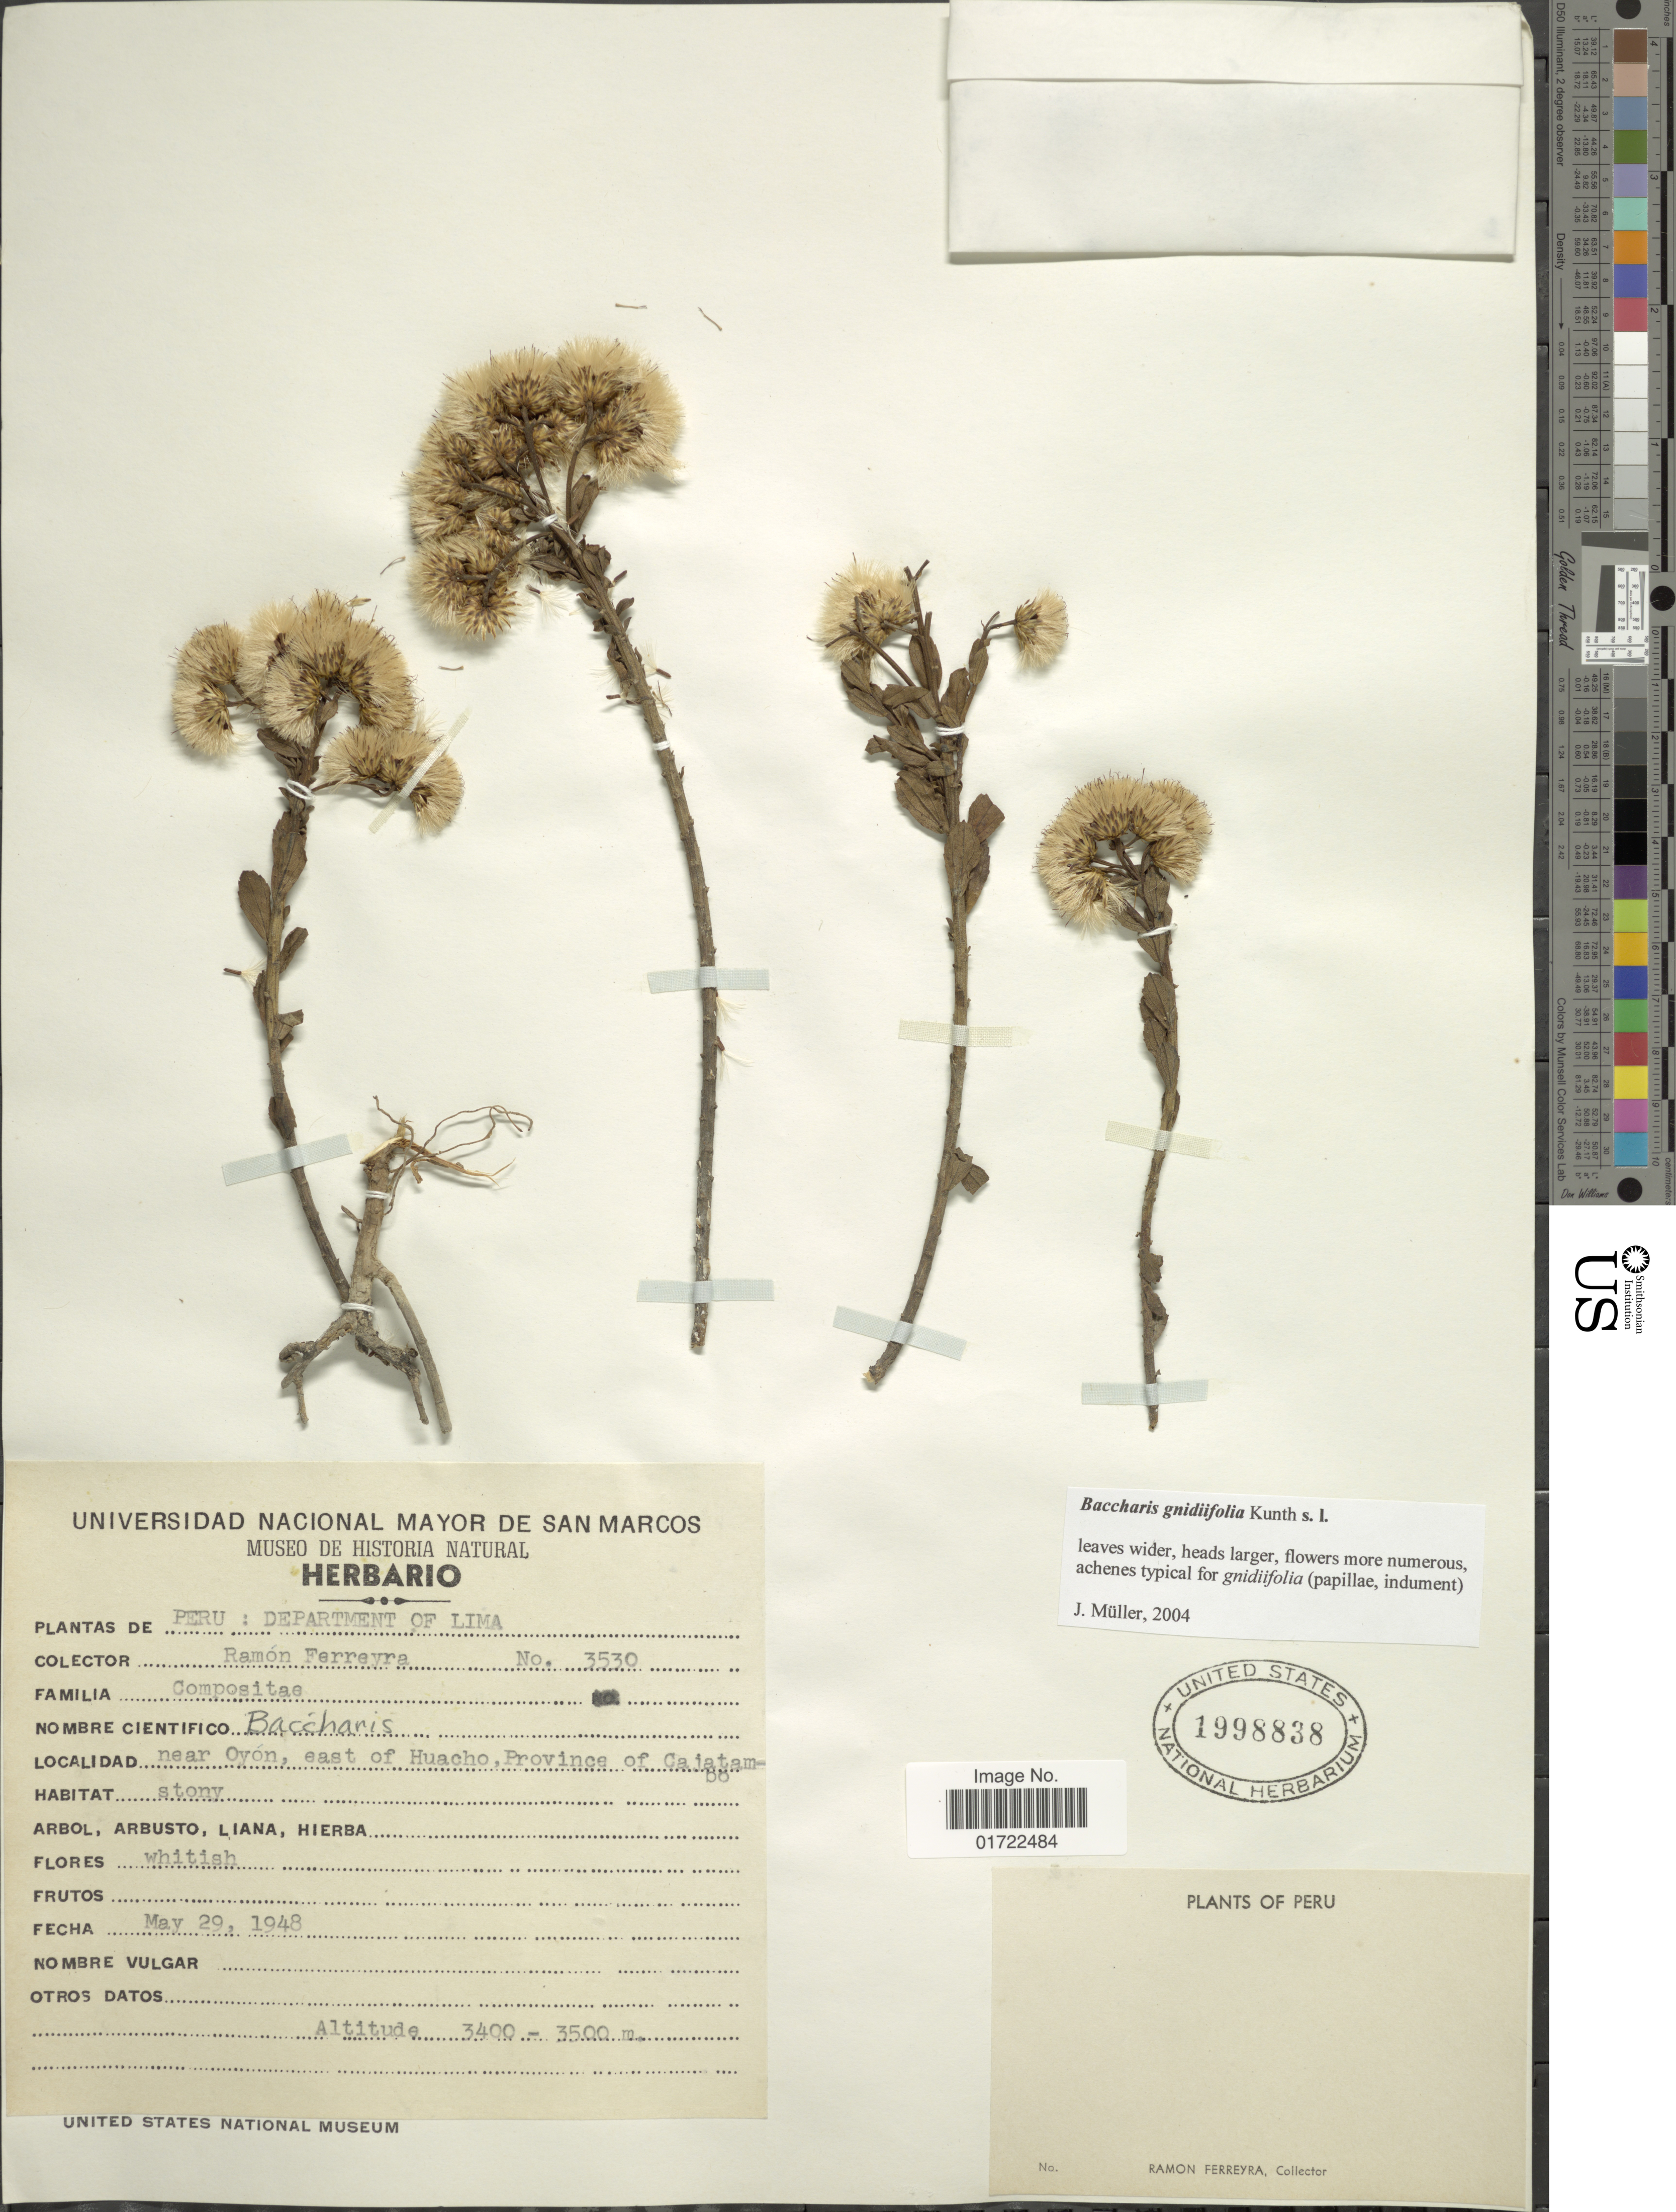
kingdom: Plantae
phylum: Tracheophyta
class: Magnoliopsida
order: Asterales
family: Asteraceae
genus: Baccharis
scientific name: Baccharis gnidiifolia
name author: Kunth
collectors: R. A. Ferreyra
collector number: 3530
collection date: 1948-05-29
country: Peru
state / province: Lima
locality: Near Oyon, east of Huacho, Province of Cajatambo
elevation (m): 3400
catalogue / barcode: US 1998838